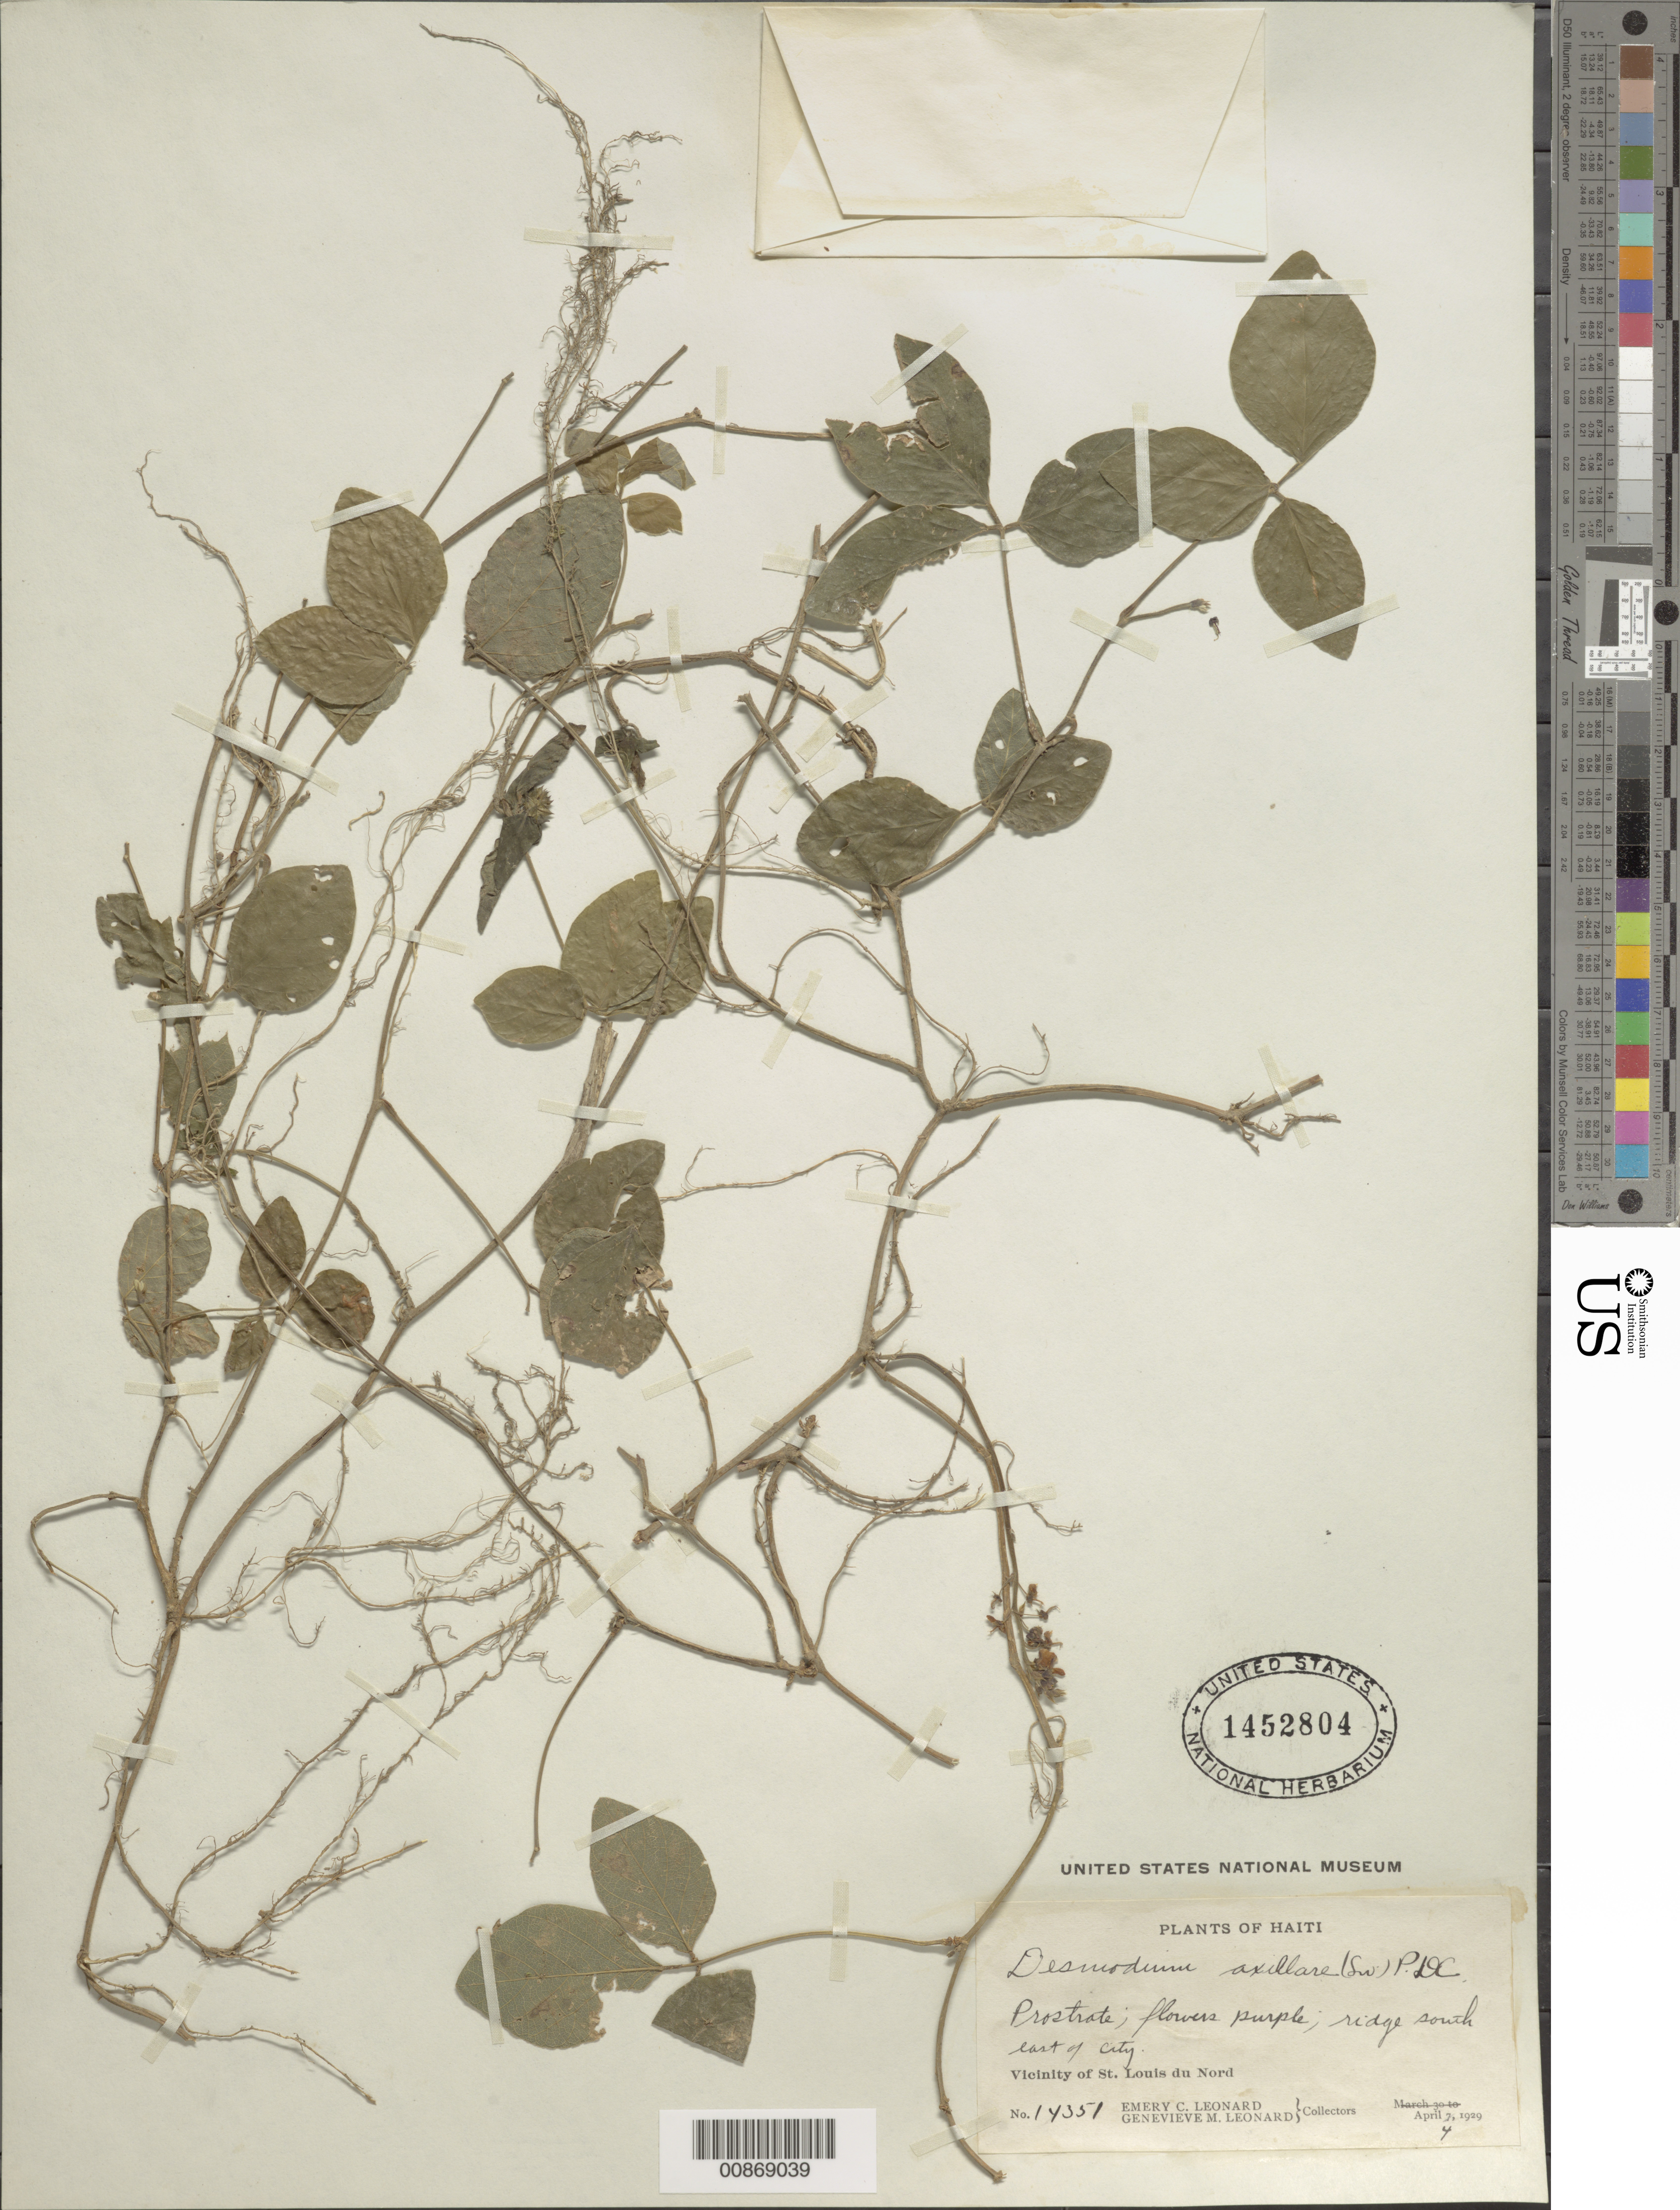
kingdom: Plantae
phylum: Tracheophyta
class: Magnoliopsida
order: Fabales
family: Fabaceae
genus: Desmodium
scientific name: Desmodium axillare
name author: (Sw.) DC.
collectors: E. C. Leonard & G. M. Leonard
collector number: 14351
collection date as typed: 04 Apr 1929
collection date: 1929-04-04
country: Haiti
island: Hispaniola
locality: Vicinity of St. Louis du Nord. Ridge south east of city.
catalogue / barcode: US 1452804